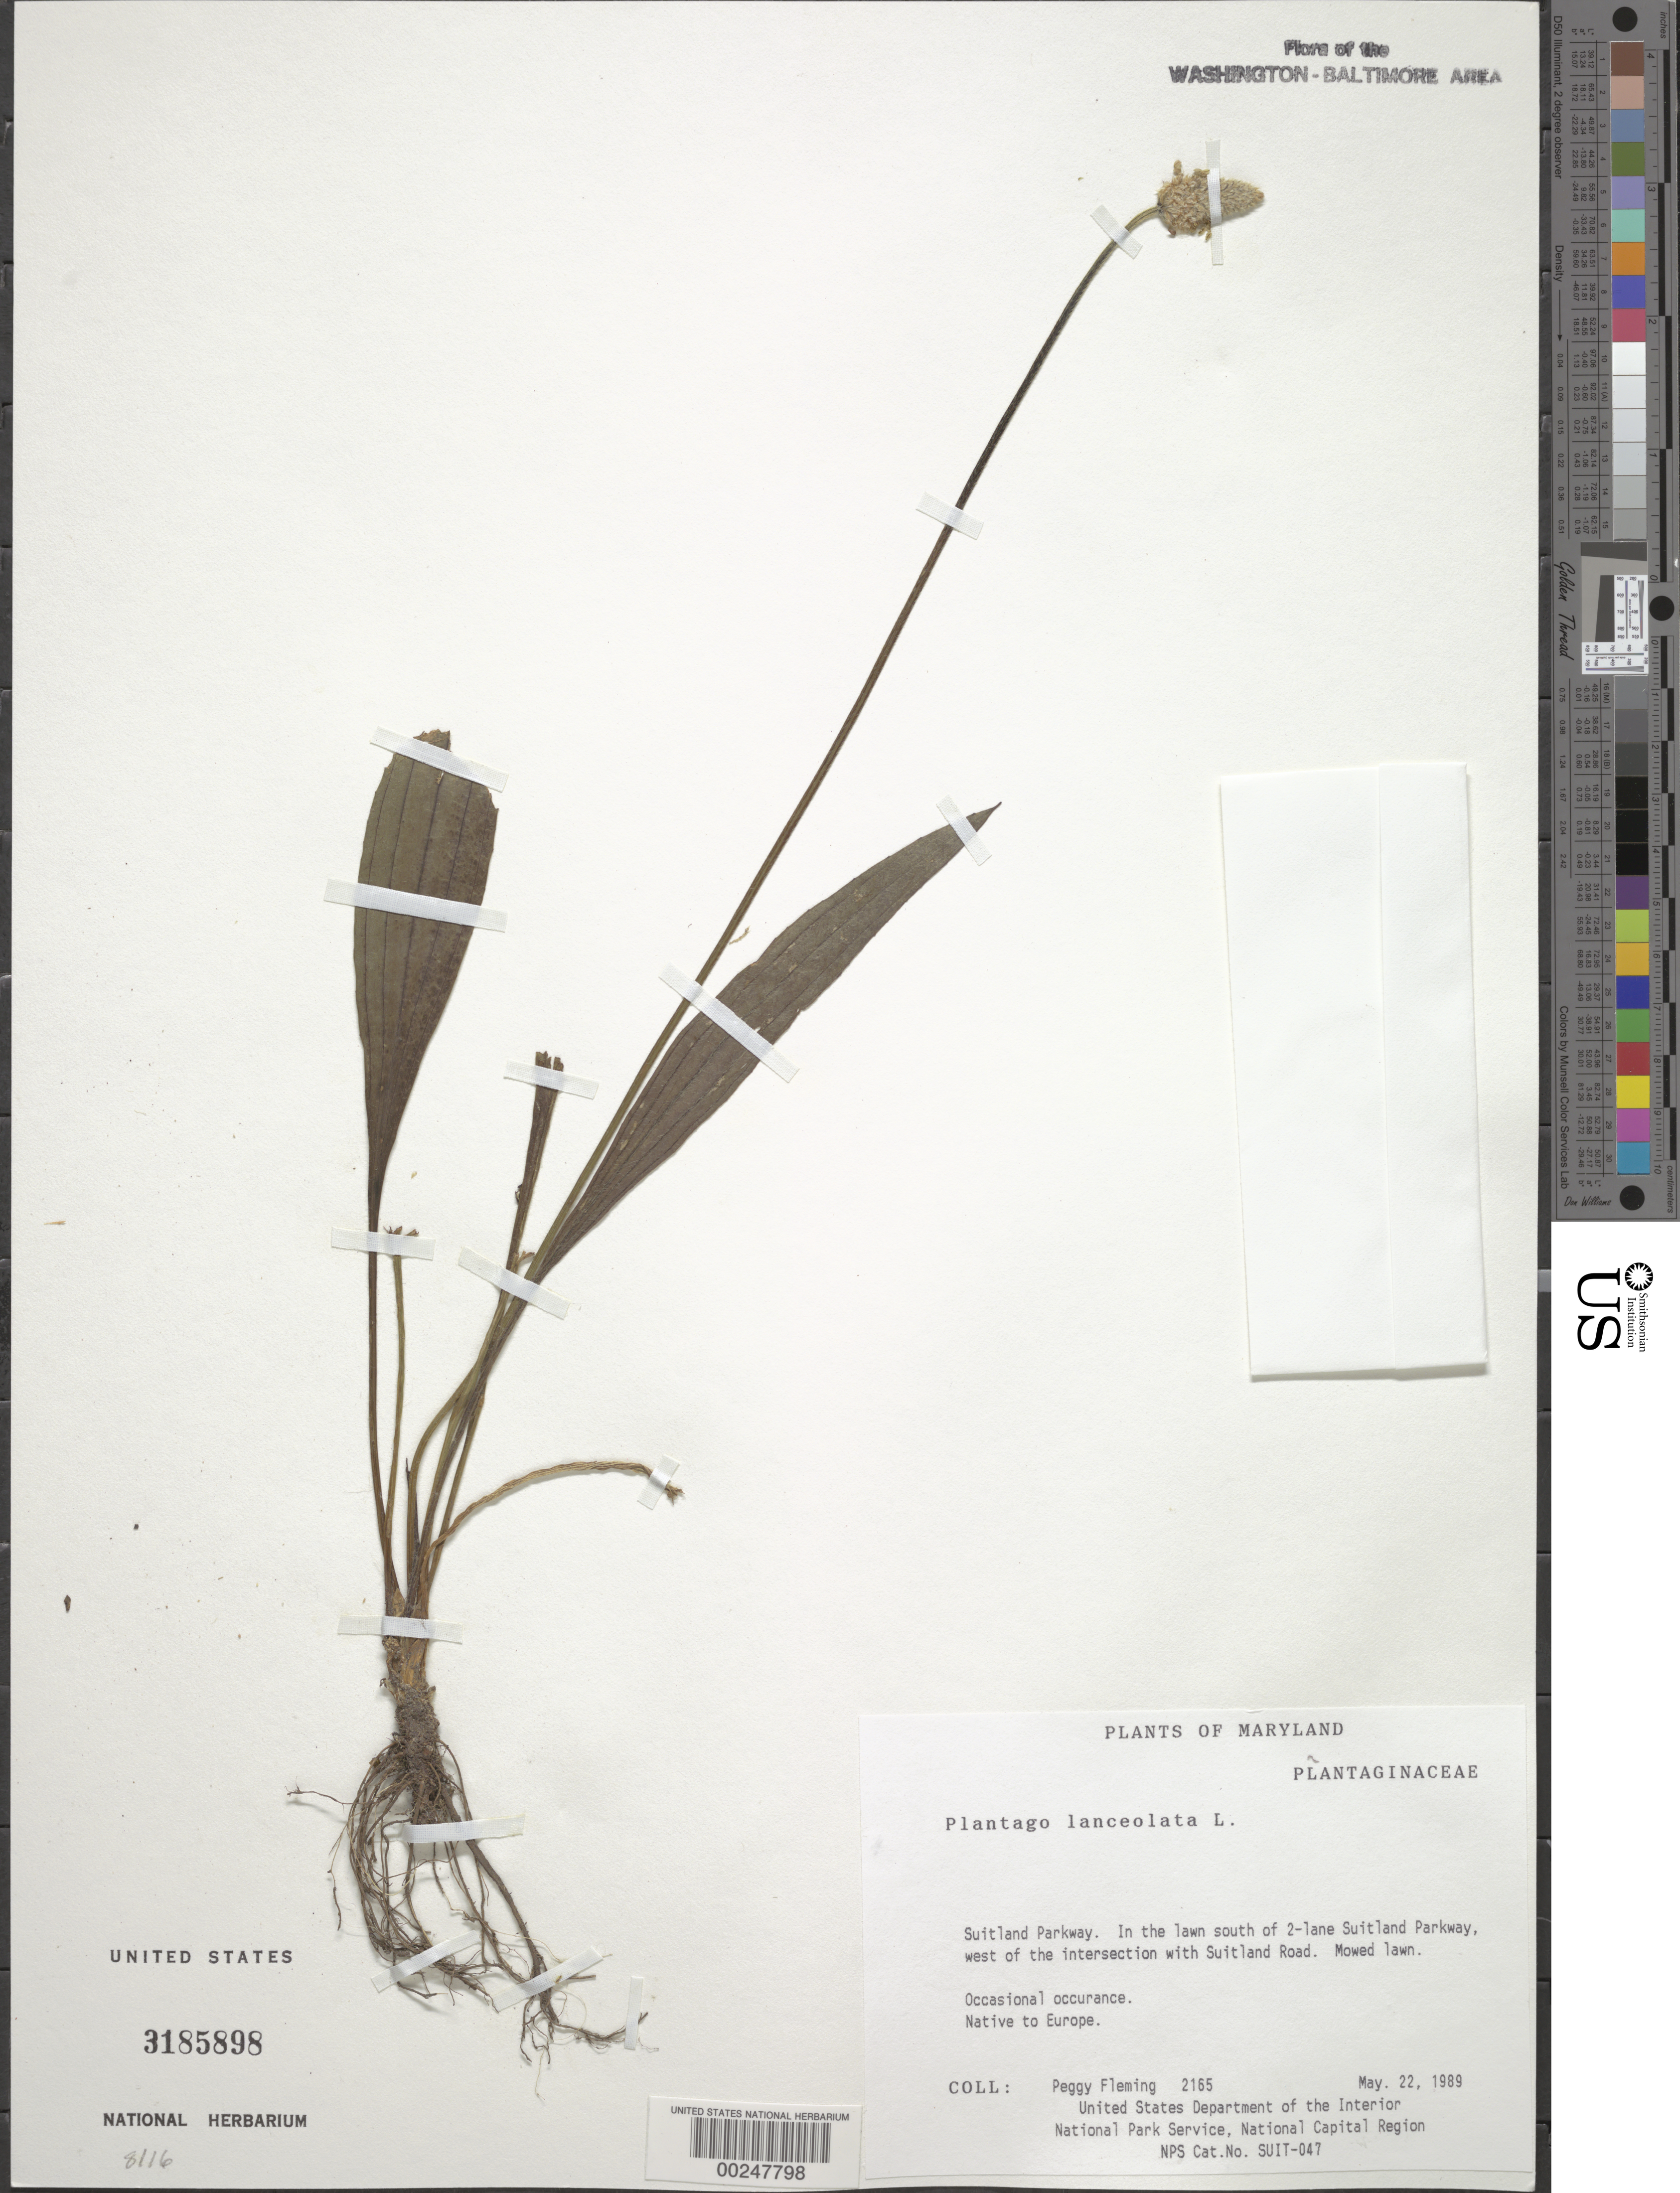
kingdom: Plantae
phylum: Tracheophyta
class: Magnoliopsida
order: Lamiales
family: Plantaginaceae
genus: Plantago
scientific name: Plantago lanceolata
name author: L.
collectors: P. Fleming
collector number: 2165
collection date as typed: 22 May 1989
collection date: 1989-05-22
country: United States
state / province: Maryland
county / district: Prince George's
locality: Suitland Parkway, in the lawn S of Suitland Parkway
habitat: Mowed lawn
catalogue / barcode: US 3185898